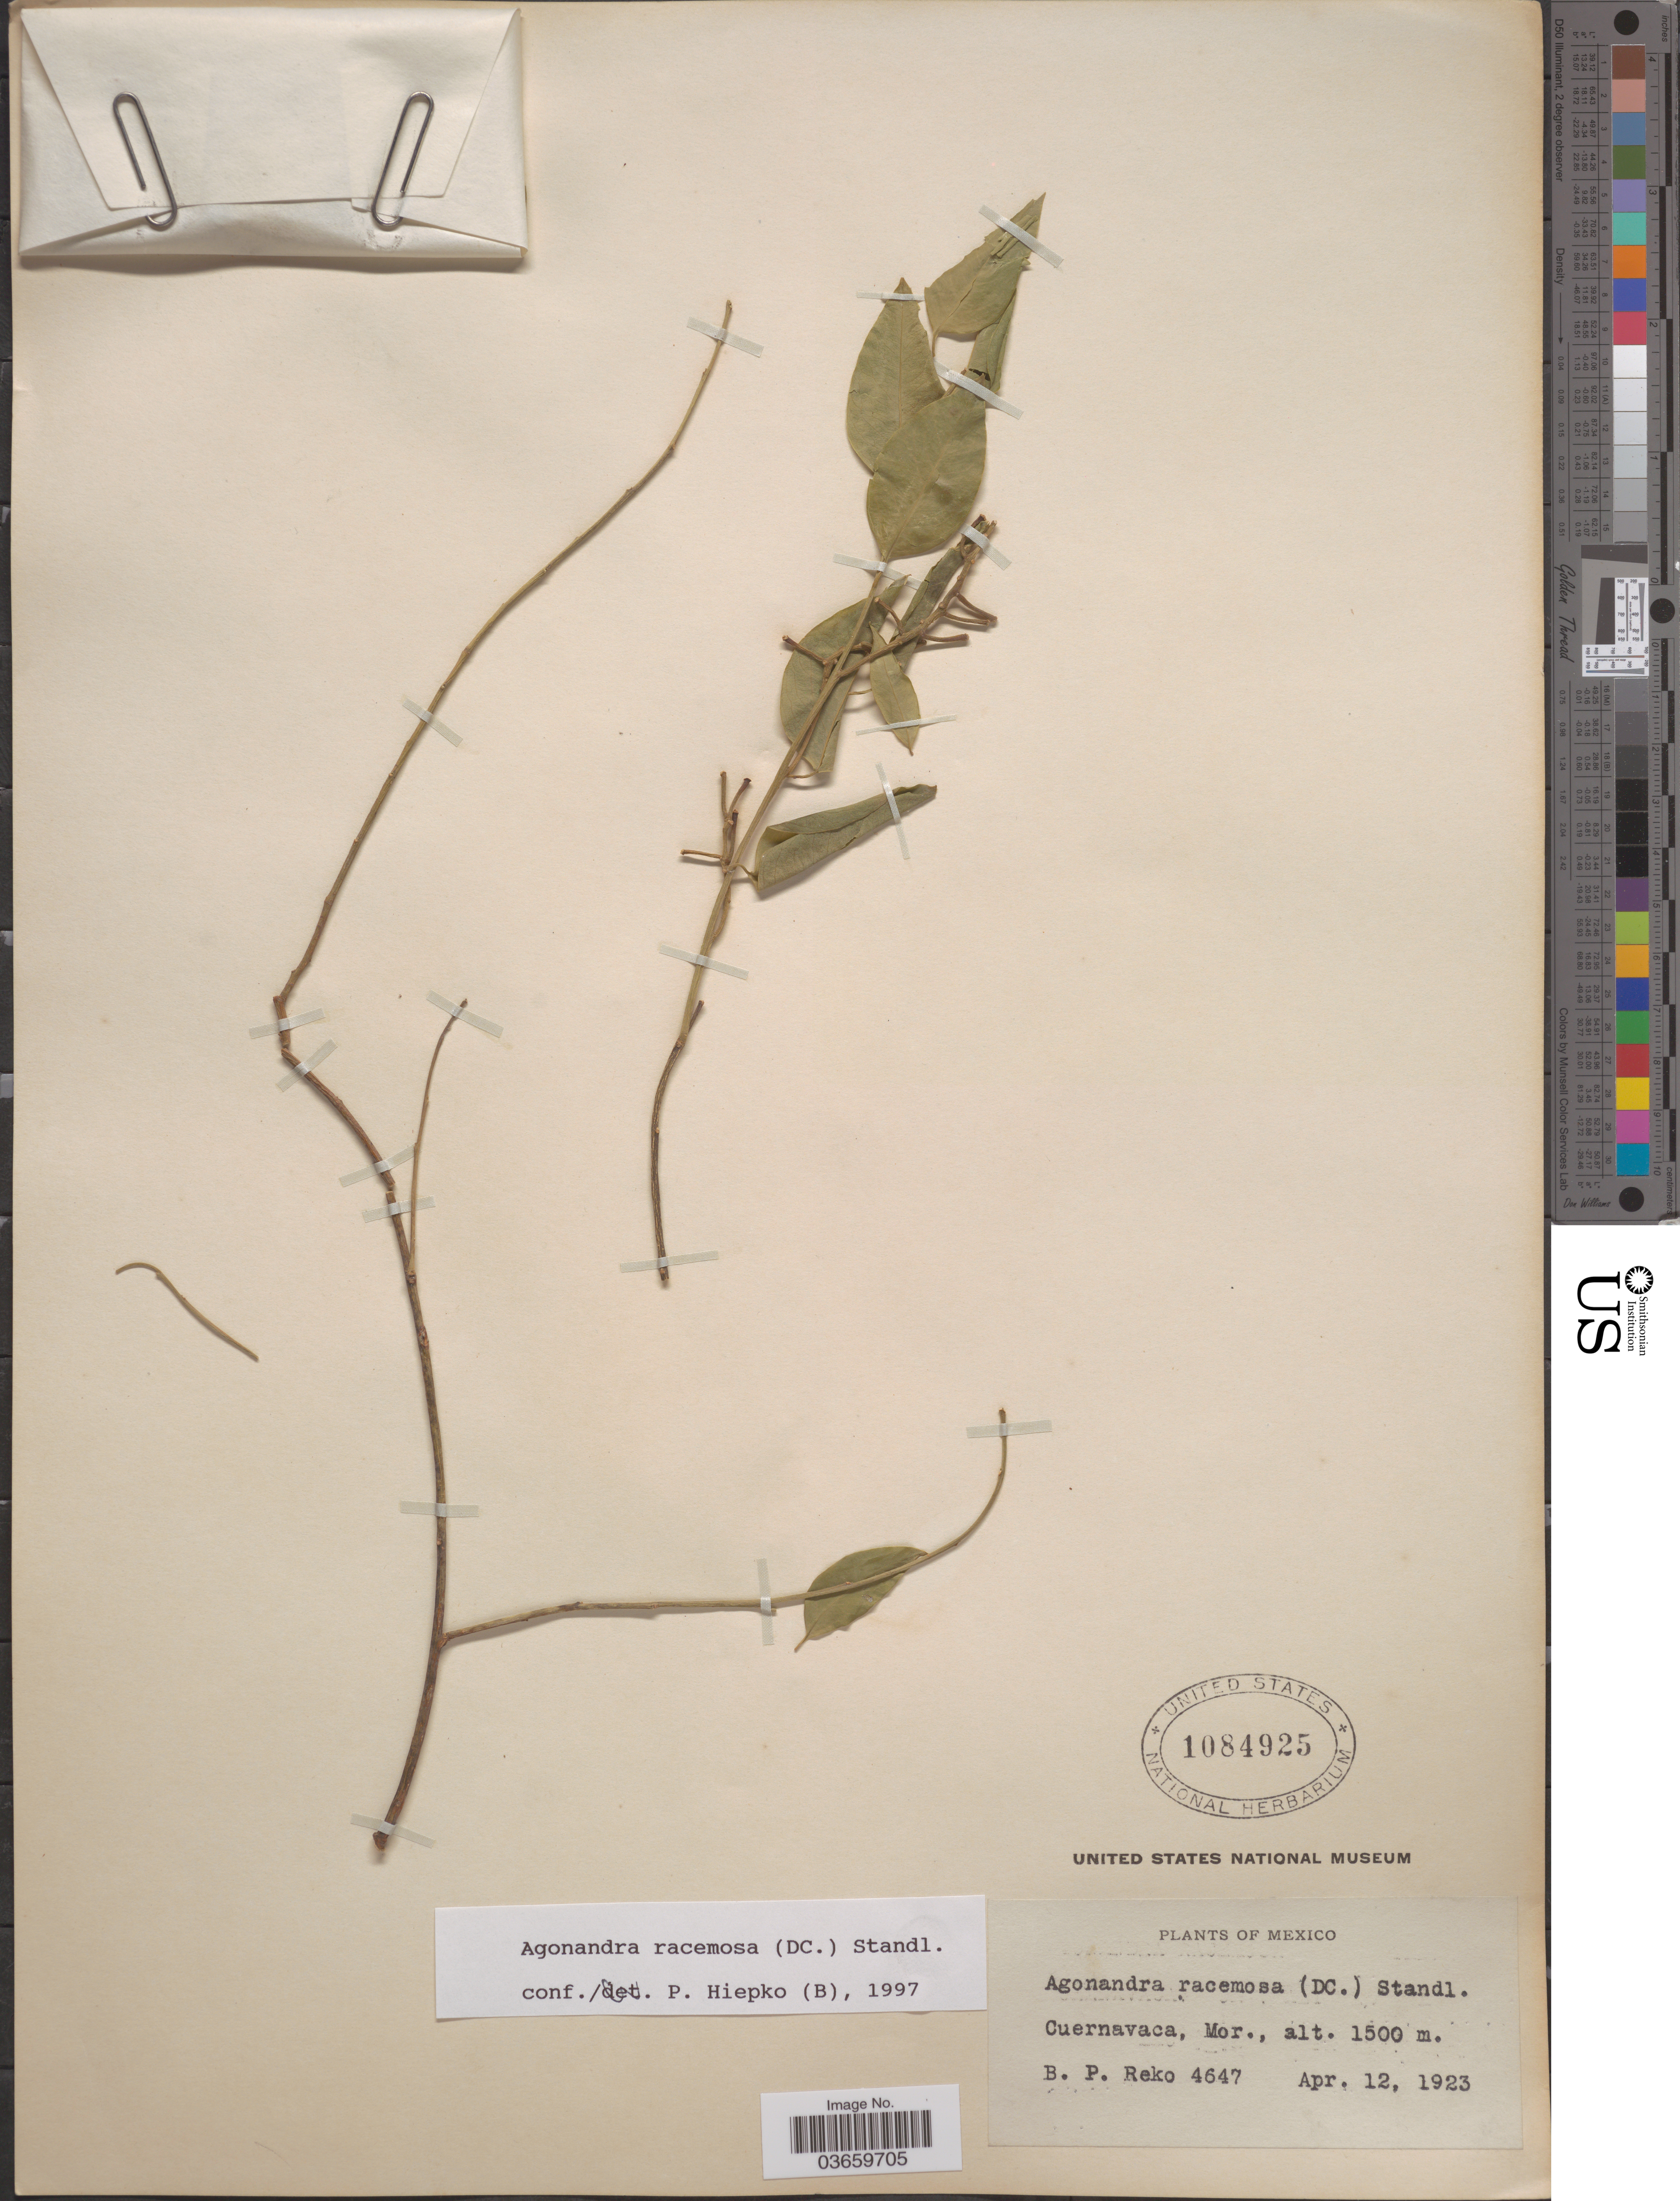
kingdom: Plantae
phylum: Tracheophyta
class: Magnoliopsida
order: Santalales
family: Opiliaceae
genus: Agonandra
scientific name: Agonandra racemosa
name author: (DC.) Standl.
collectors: B. P. Reko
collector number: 4647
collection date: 1923-04-12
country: Mexico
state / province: Morelos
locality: Cuernavaca, Mor.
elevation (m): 1500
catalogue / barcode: US 1084925